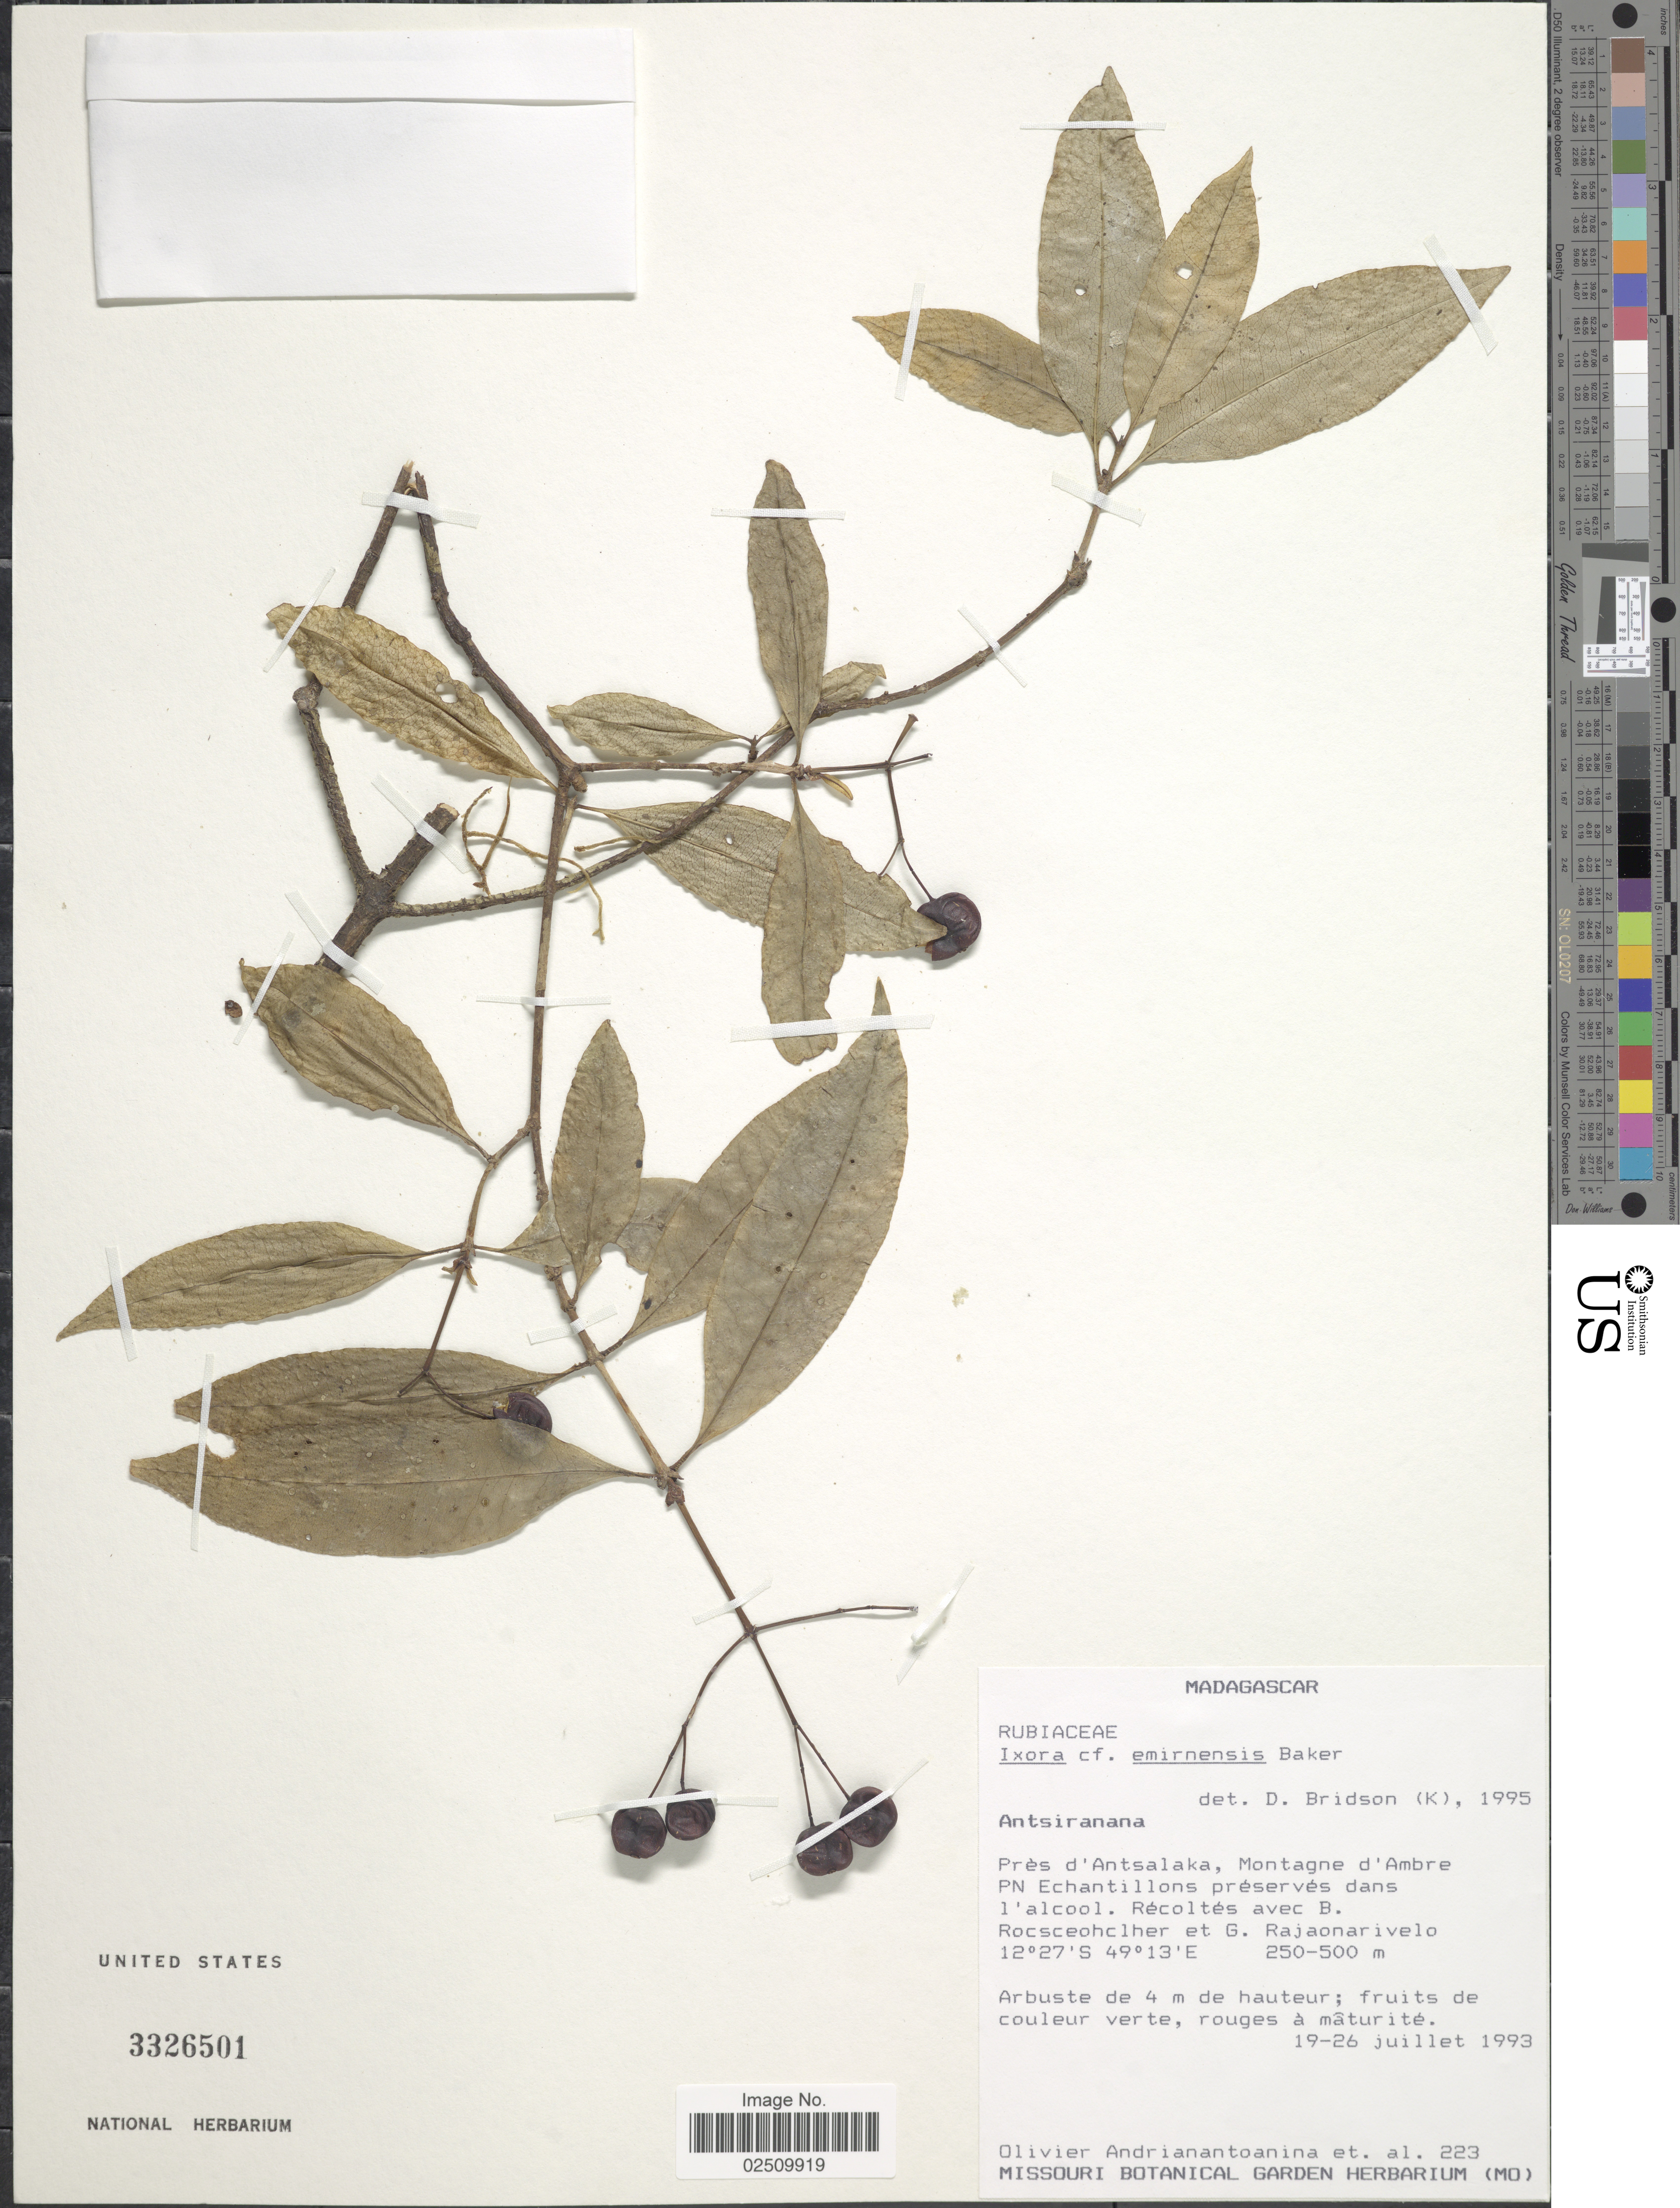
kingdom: Plantae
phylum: Tracheophyta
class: Magnoliopsida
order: Gentianales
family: Rubiaceae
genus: Ixora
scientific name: Ixora emirnensis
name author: Baker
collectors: O. Andrianantoanina, B. Rocsceohclher & G. Rajaonarivelo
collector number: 223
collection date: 1993-07-19/1993-07-26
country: Madagascar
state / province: Diana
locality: Pres d'Antsalaka, Montagne d'Ambre PN Echantillons preserves dans l'alcool.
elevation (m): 250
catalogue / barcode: US 3326501